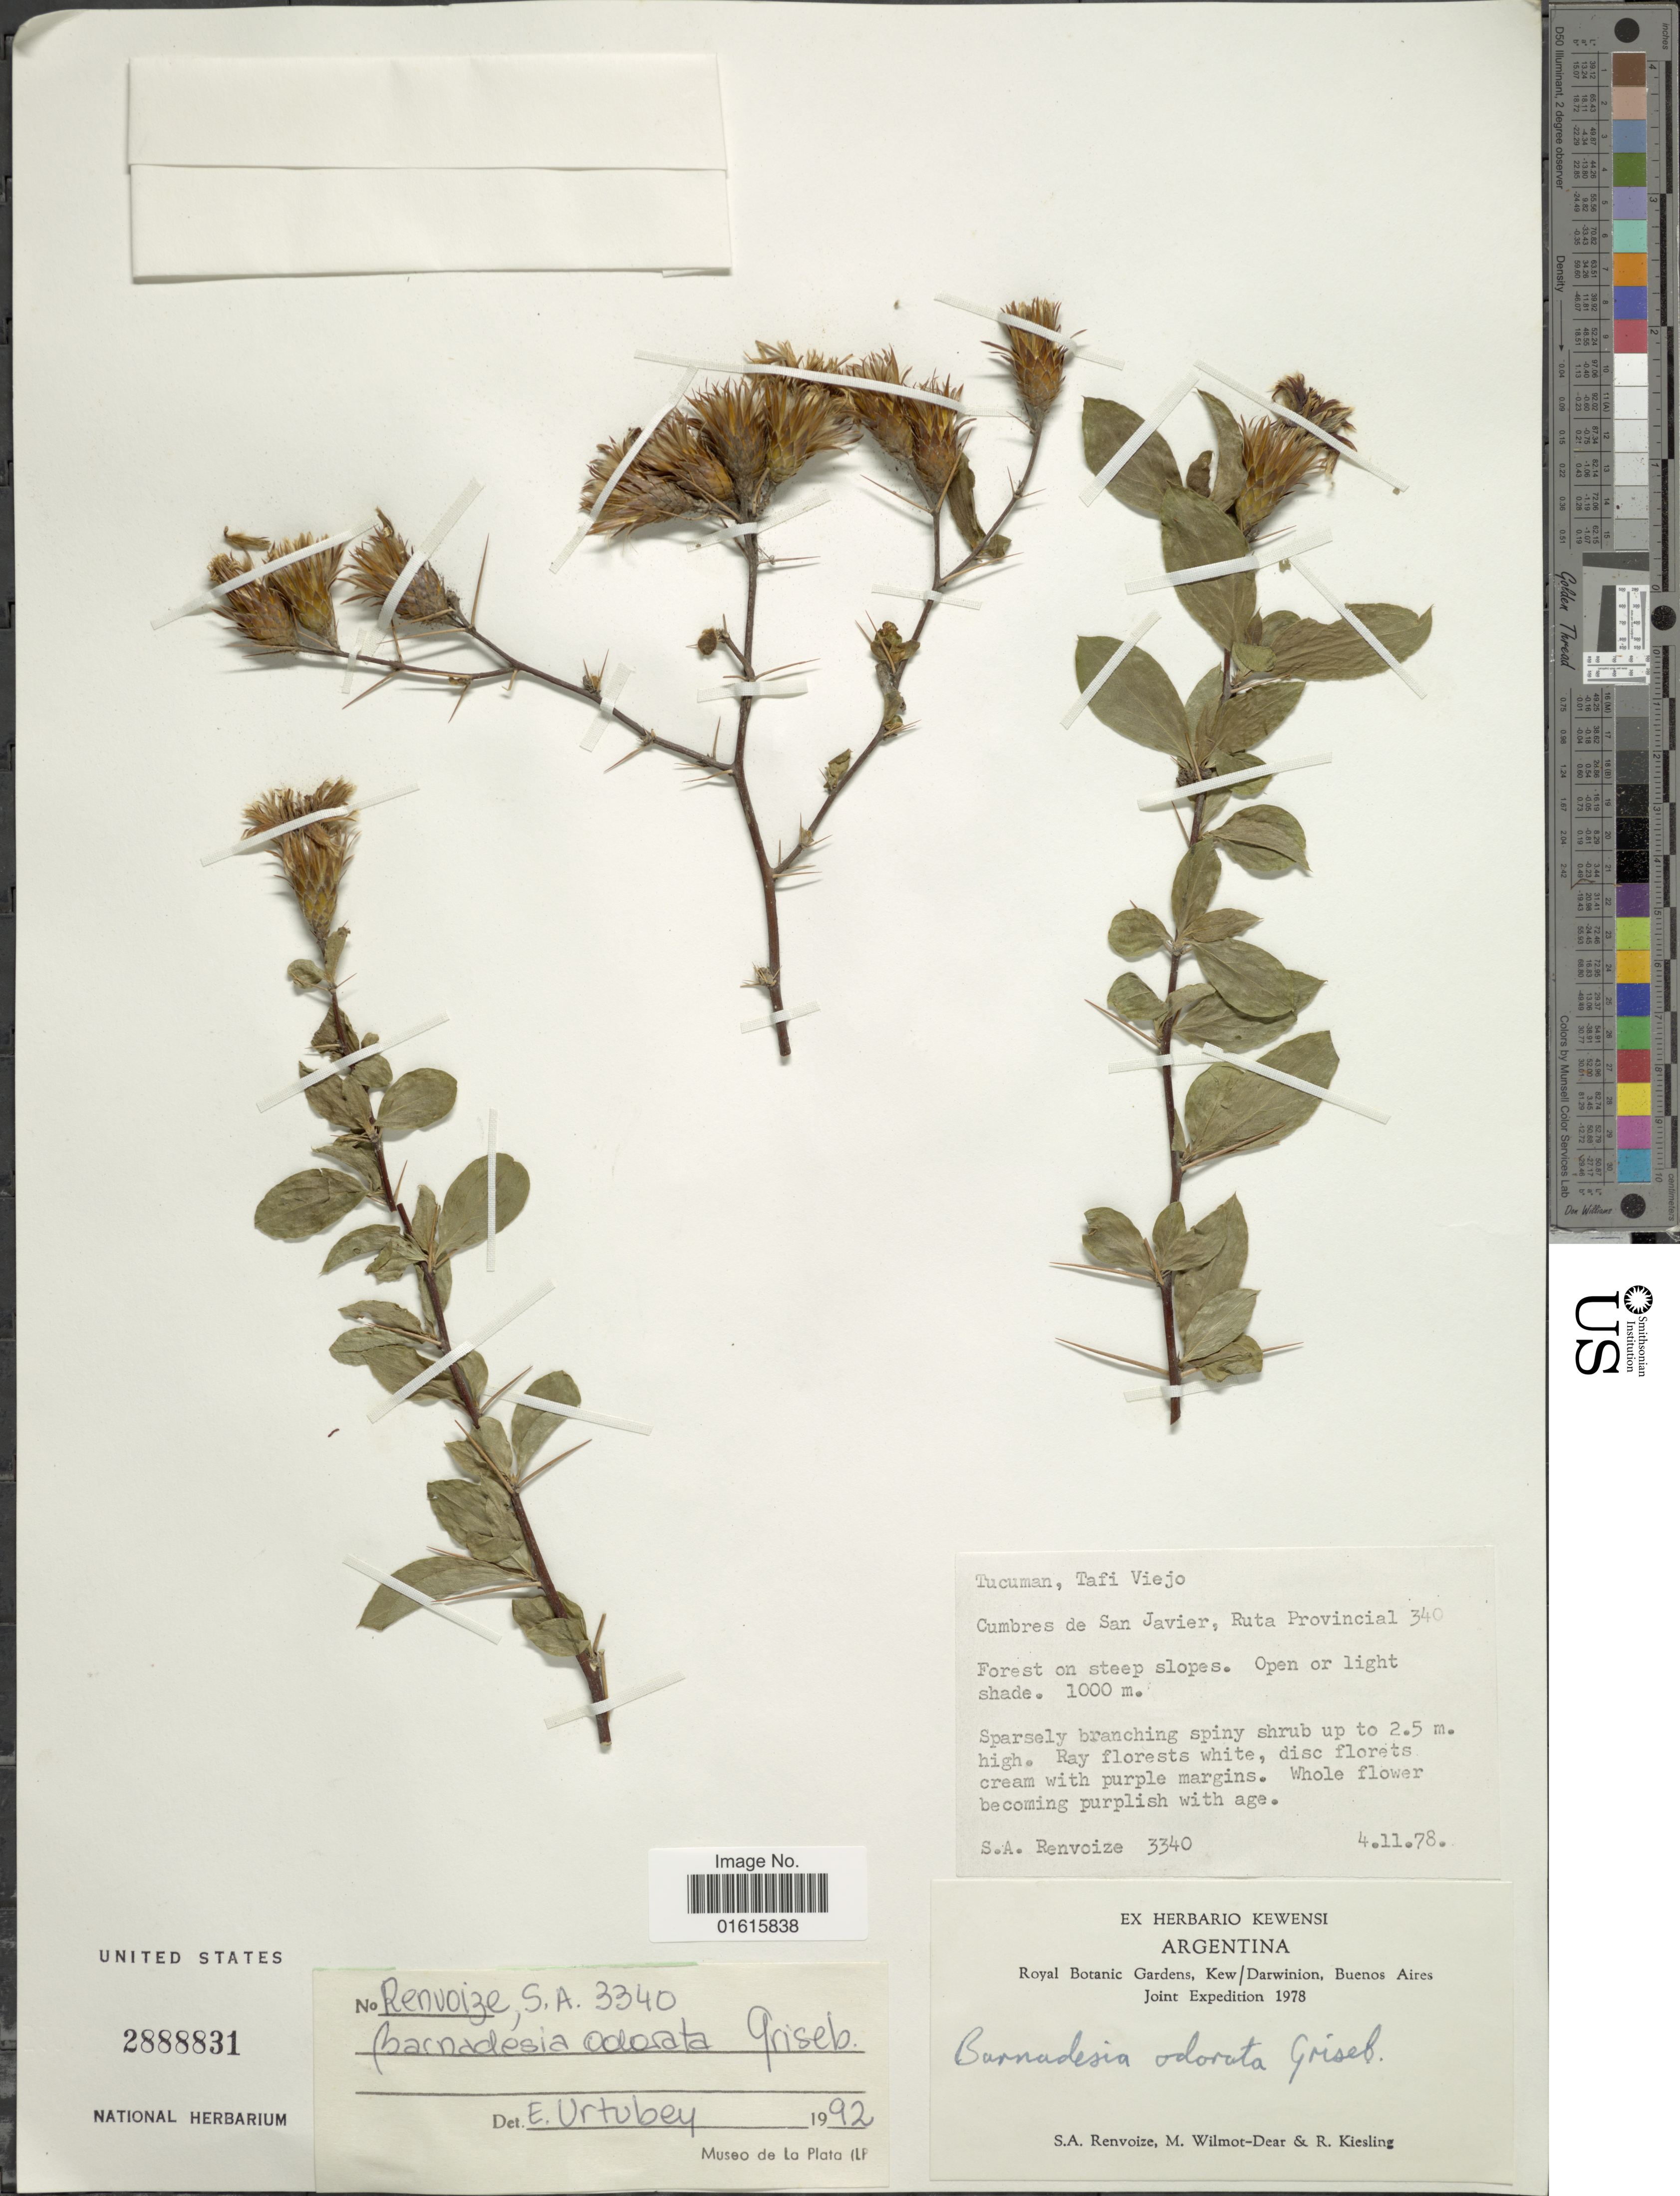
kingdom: Plantae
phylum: Tracheophyta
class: Magnoliopsida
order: Asterales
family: Asteraceae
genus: Barnadesia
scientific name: Barnadesia odorata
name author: Griseb.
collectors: S. A. Renvoize, M. Wilmot-Dear & R. Kiesling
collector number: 3340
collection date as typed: Transcribed d/m/y: 4/11/78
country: Argentina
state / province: Tucuman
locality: Tafi Viejo, Cumbres de San Javier, Ruta Provincial 340, Forest on steep slopes. Open or light shade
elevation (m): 1000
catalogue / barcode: US 2888831